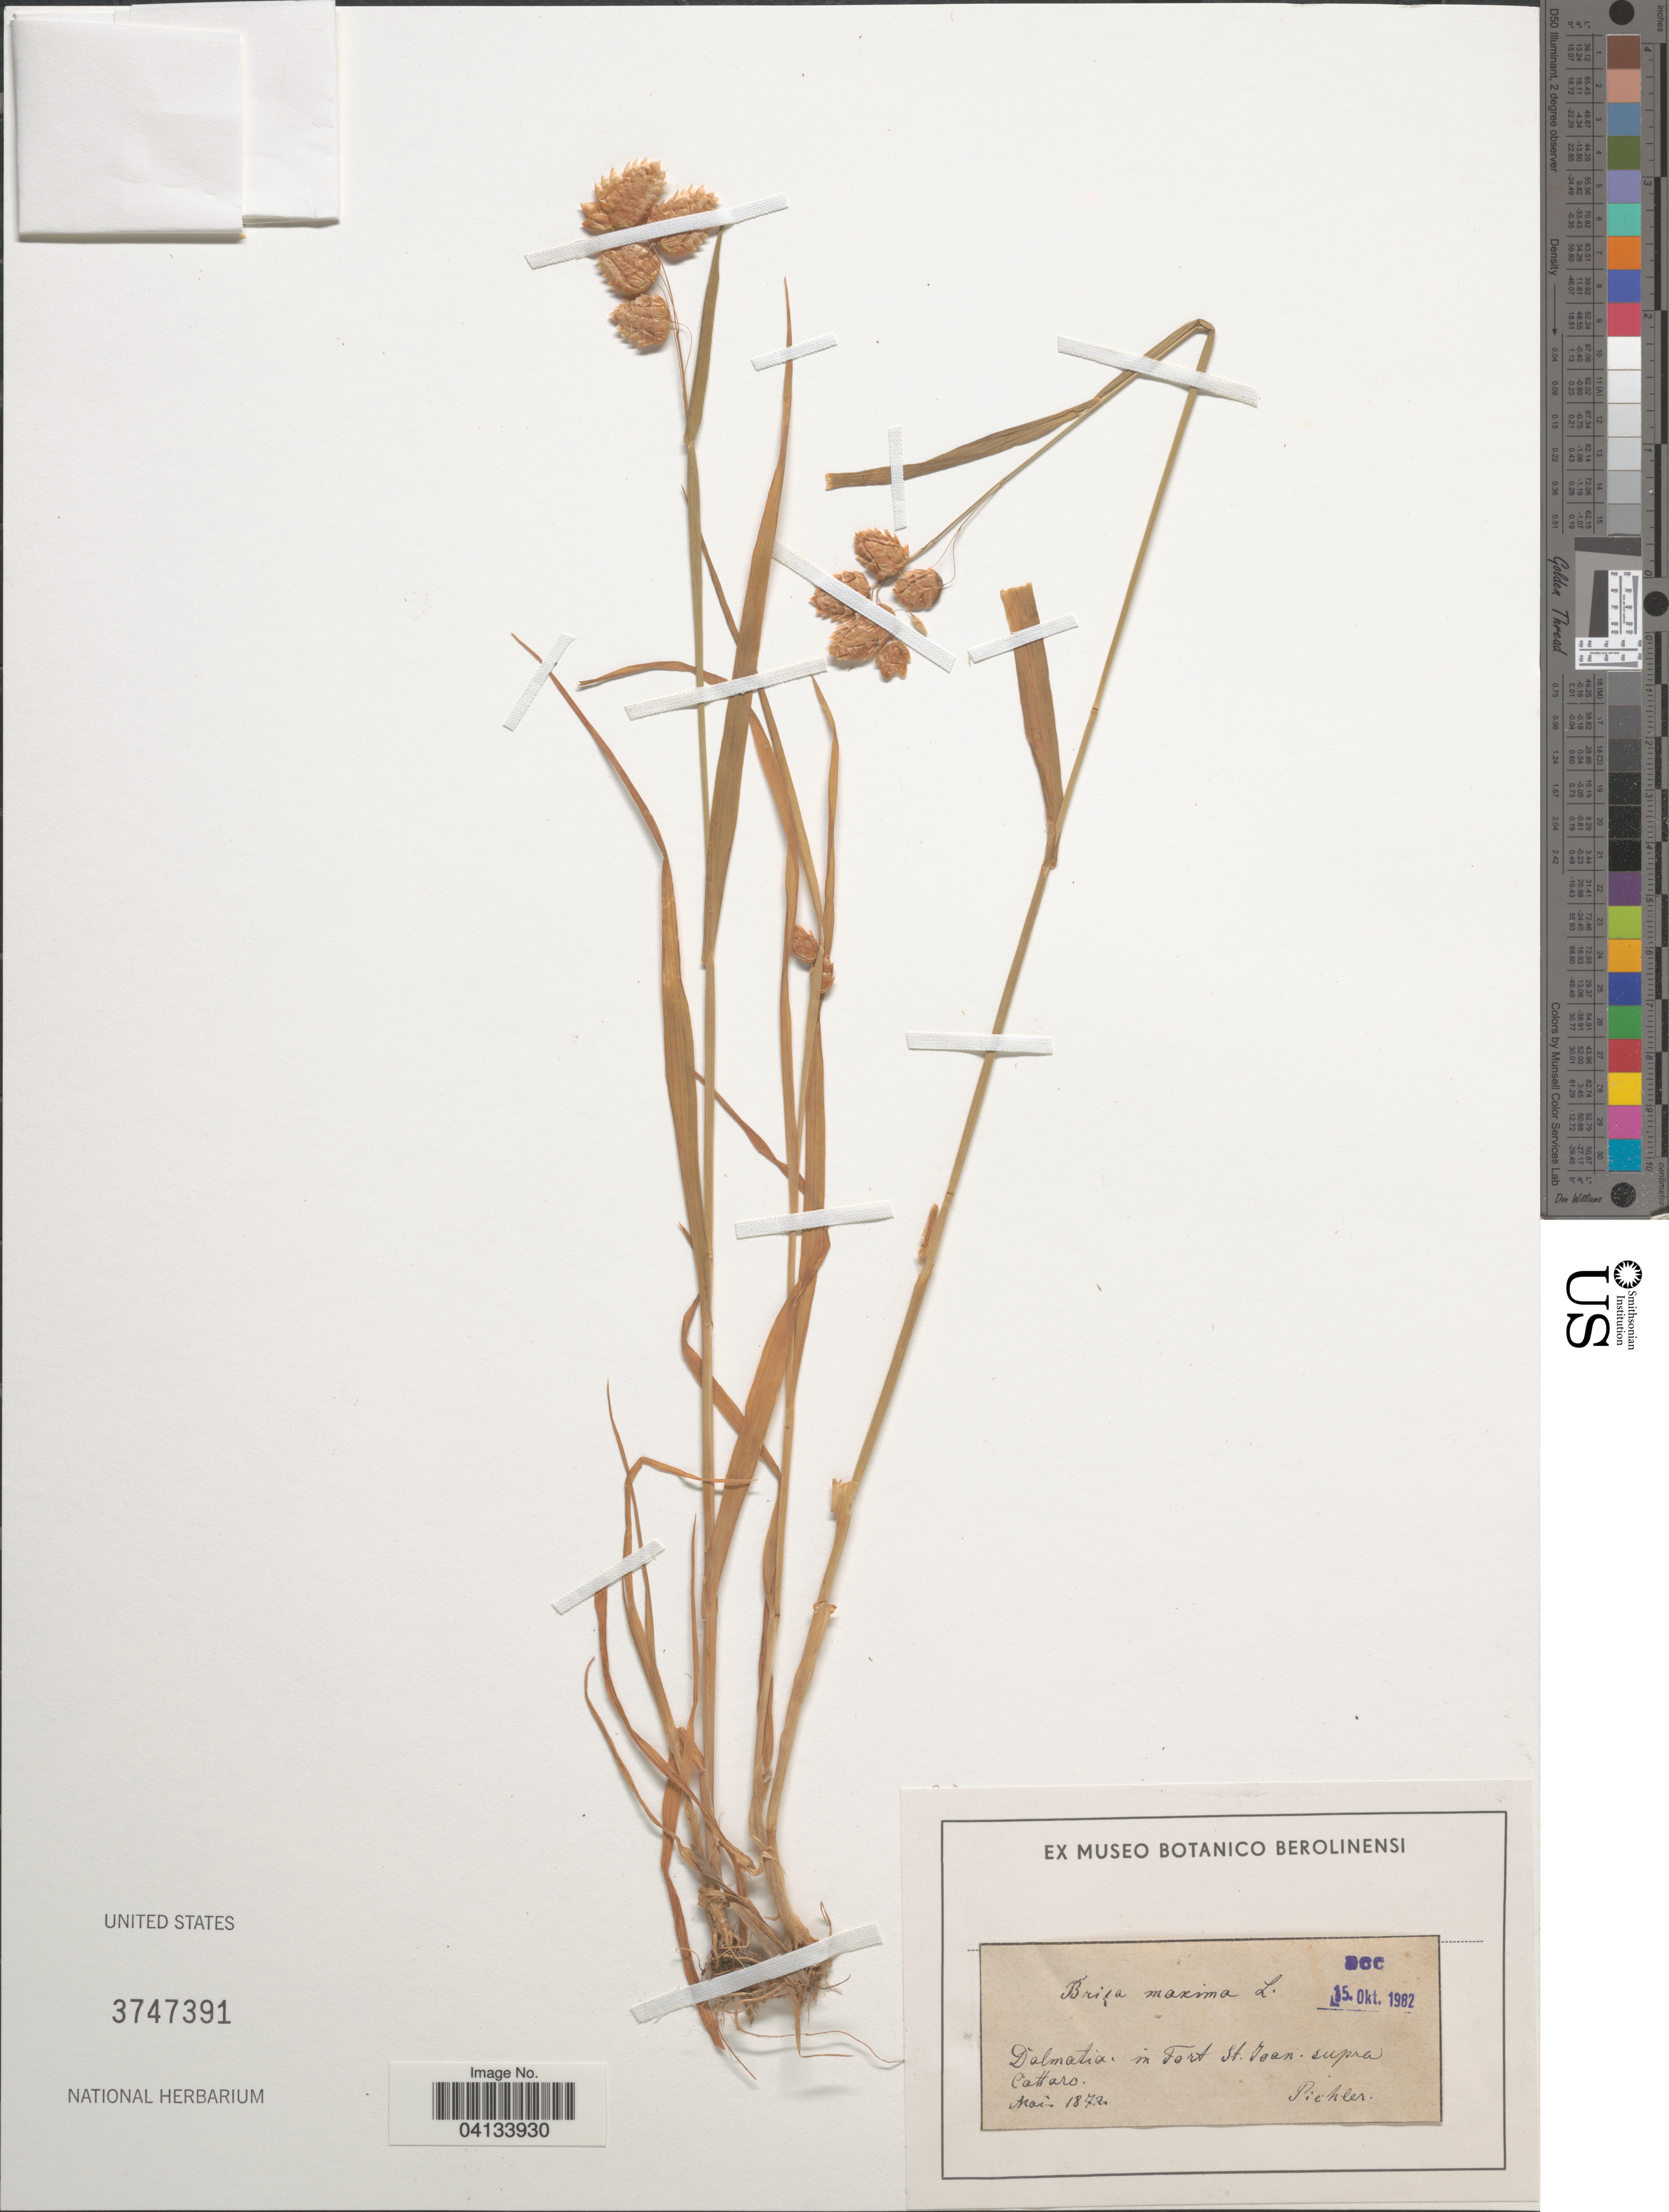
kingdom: Plantae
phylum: Tracheophyta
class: Liliopsida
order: Poales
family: Poaceae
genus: Briza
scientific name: Briza maxima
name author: L.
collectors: Pichler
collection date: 1872-05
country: Croatia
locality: Dalmatia, in Fort St. Joan supra Cattaro.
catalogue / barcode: US 3747391